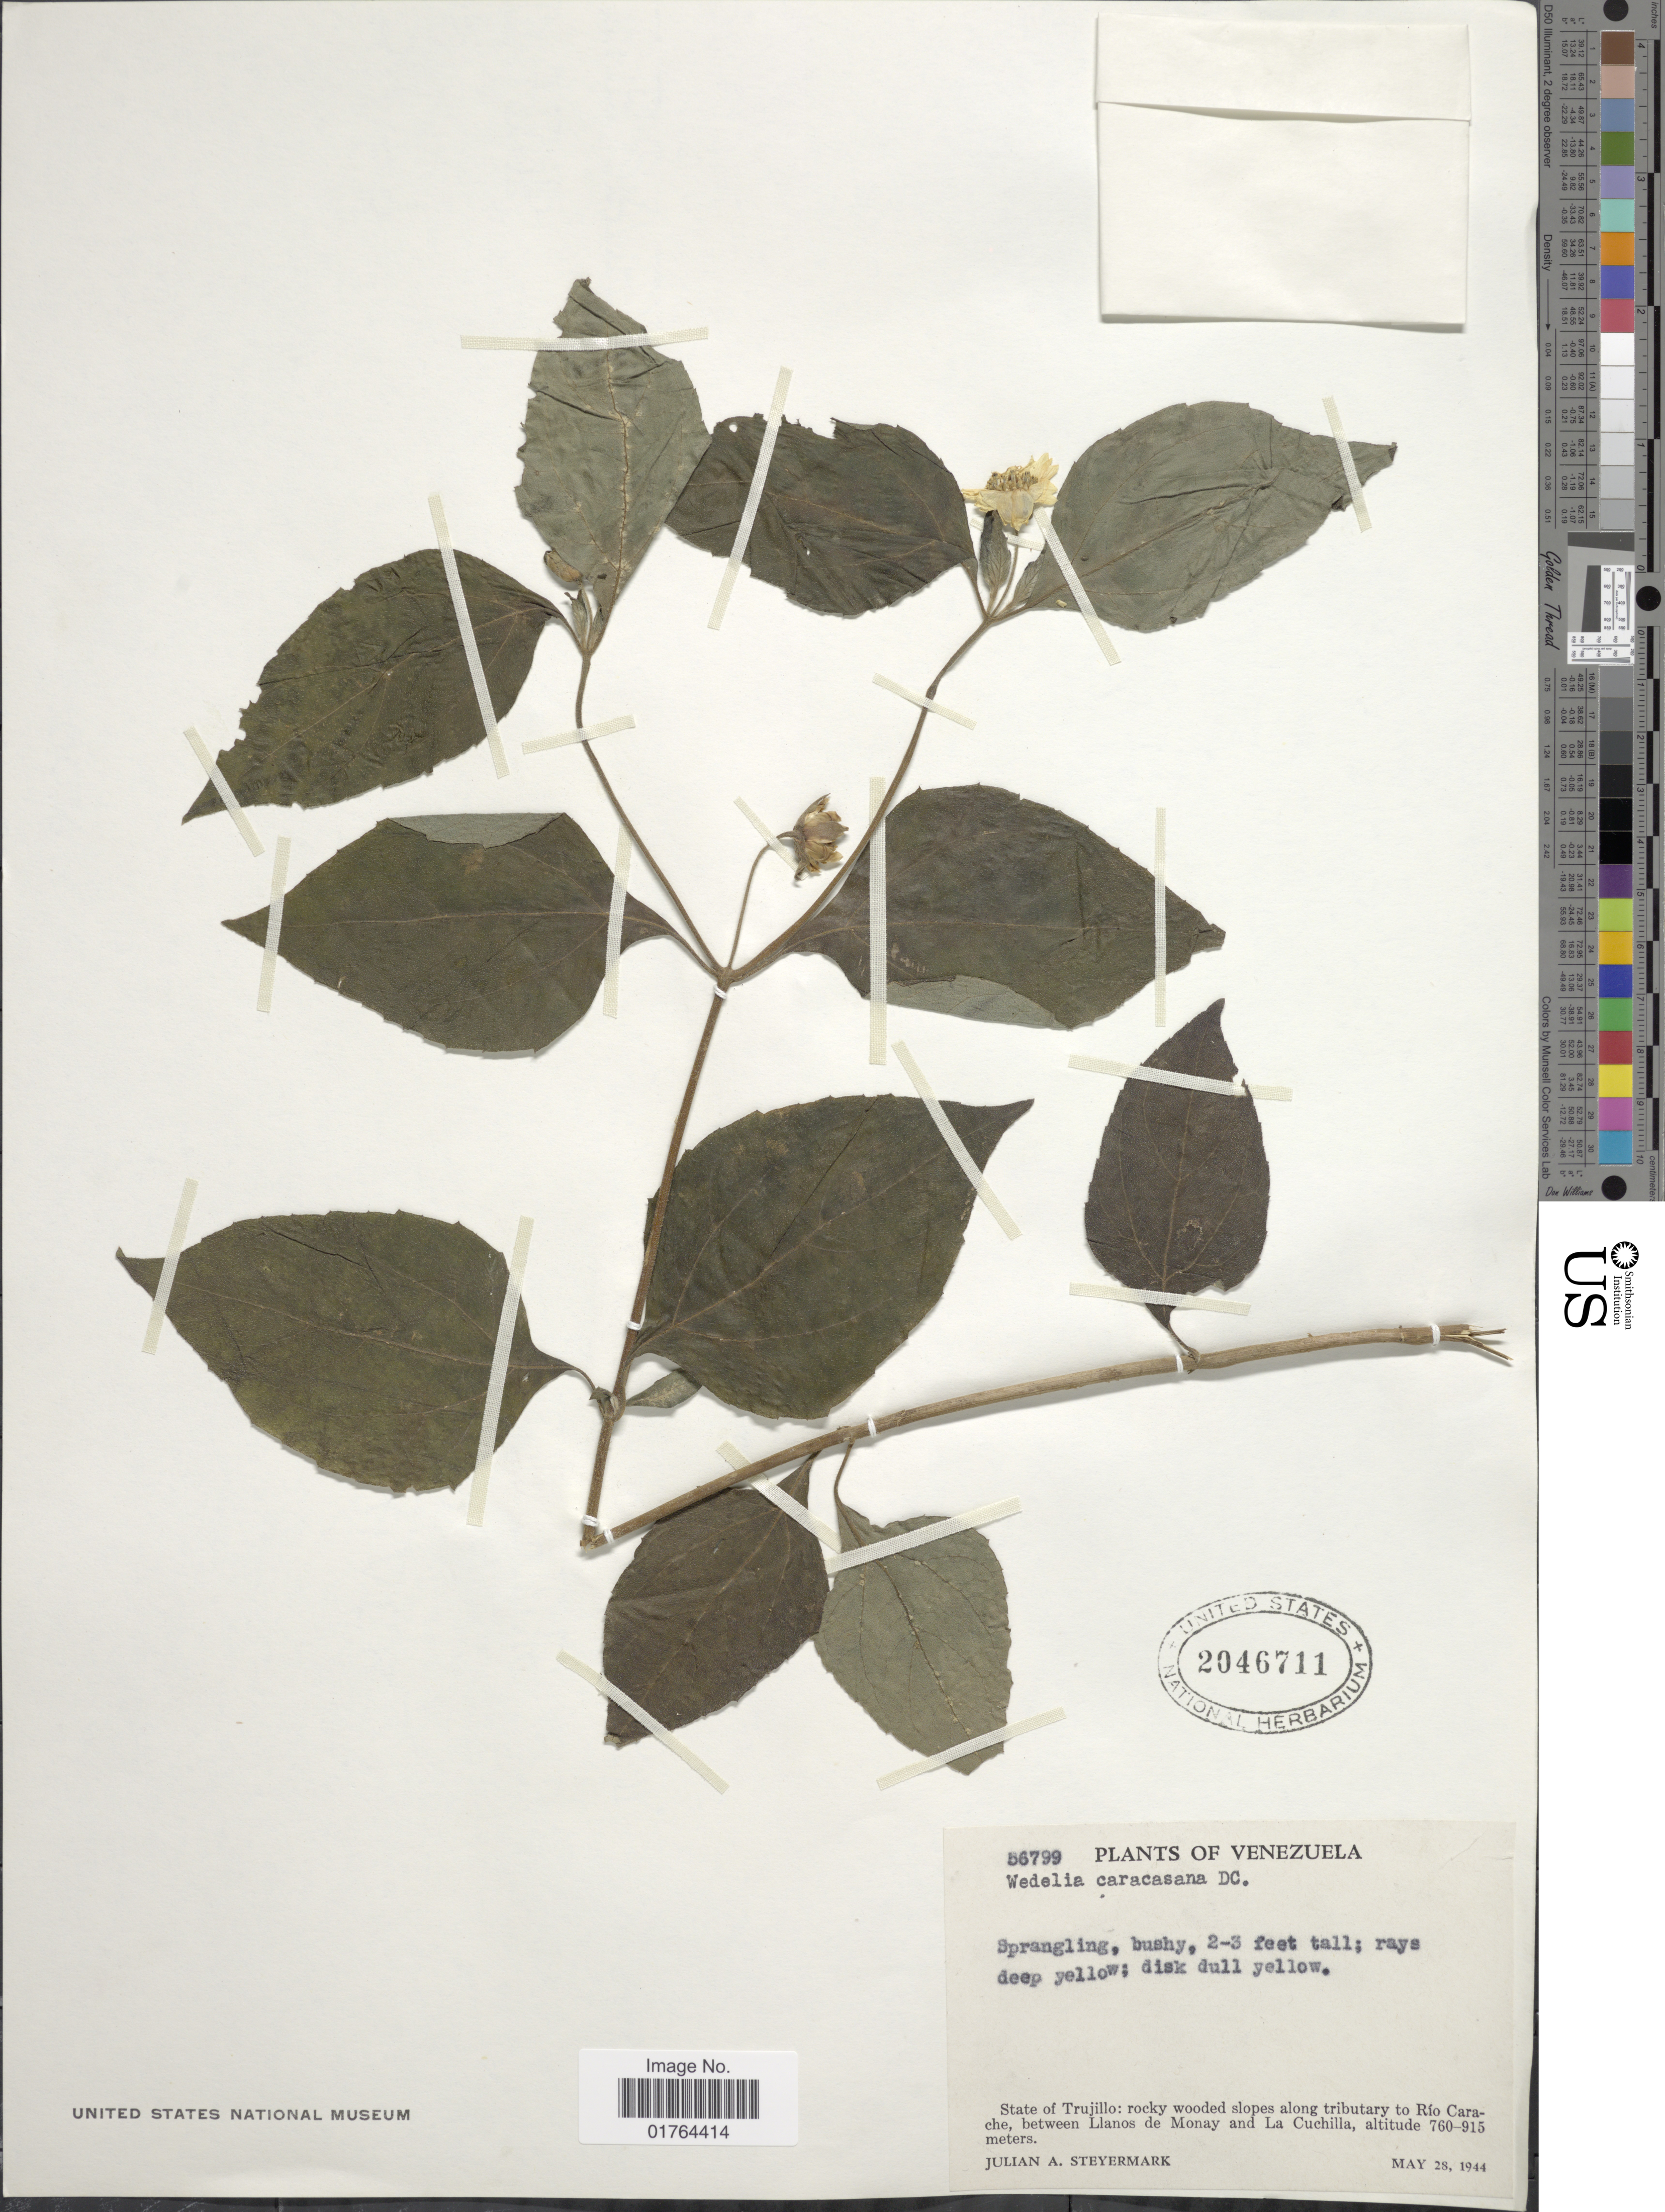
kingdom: Plantae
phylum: Tracheophyta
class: Magnoliopsida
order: Asterales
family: Asteraceae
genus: Wedelia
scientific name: Wedelia calycina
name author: Rich.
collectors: J. Steyermark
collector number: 56799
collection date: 1944-05-28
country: Venezuela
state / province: Trujillo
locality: Along tributary to Rio Carache, between Llanos de Monay and La Cuchilla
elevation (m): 760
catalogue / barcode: US 2046711